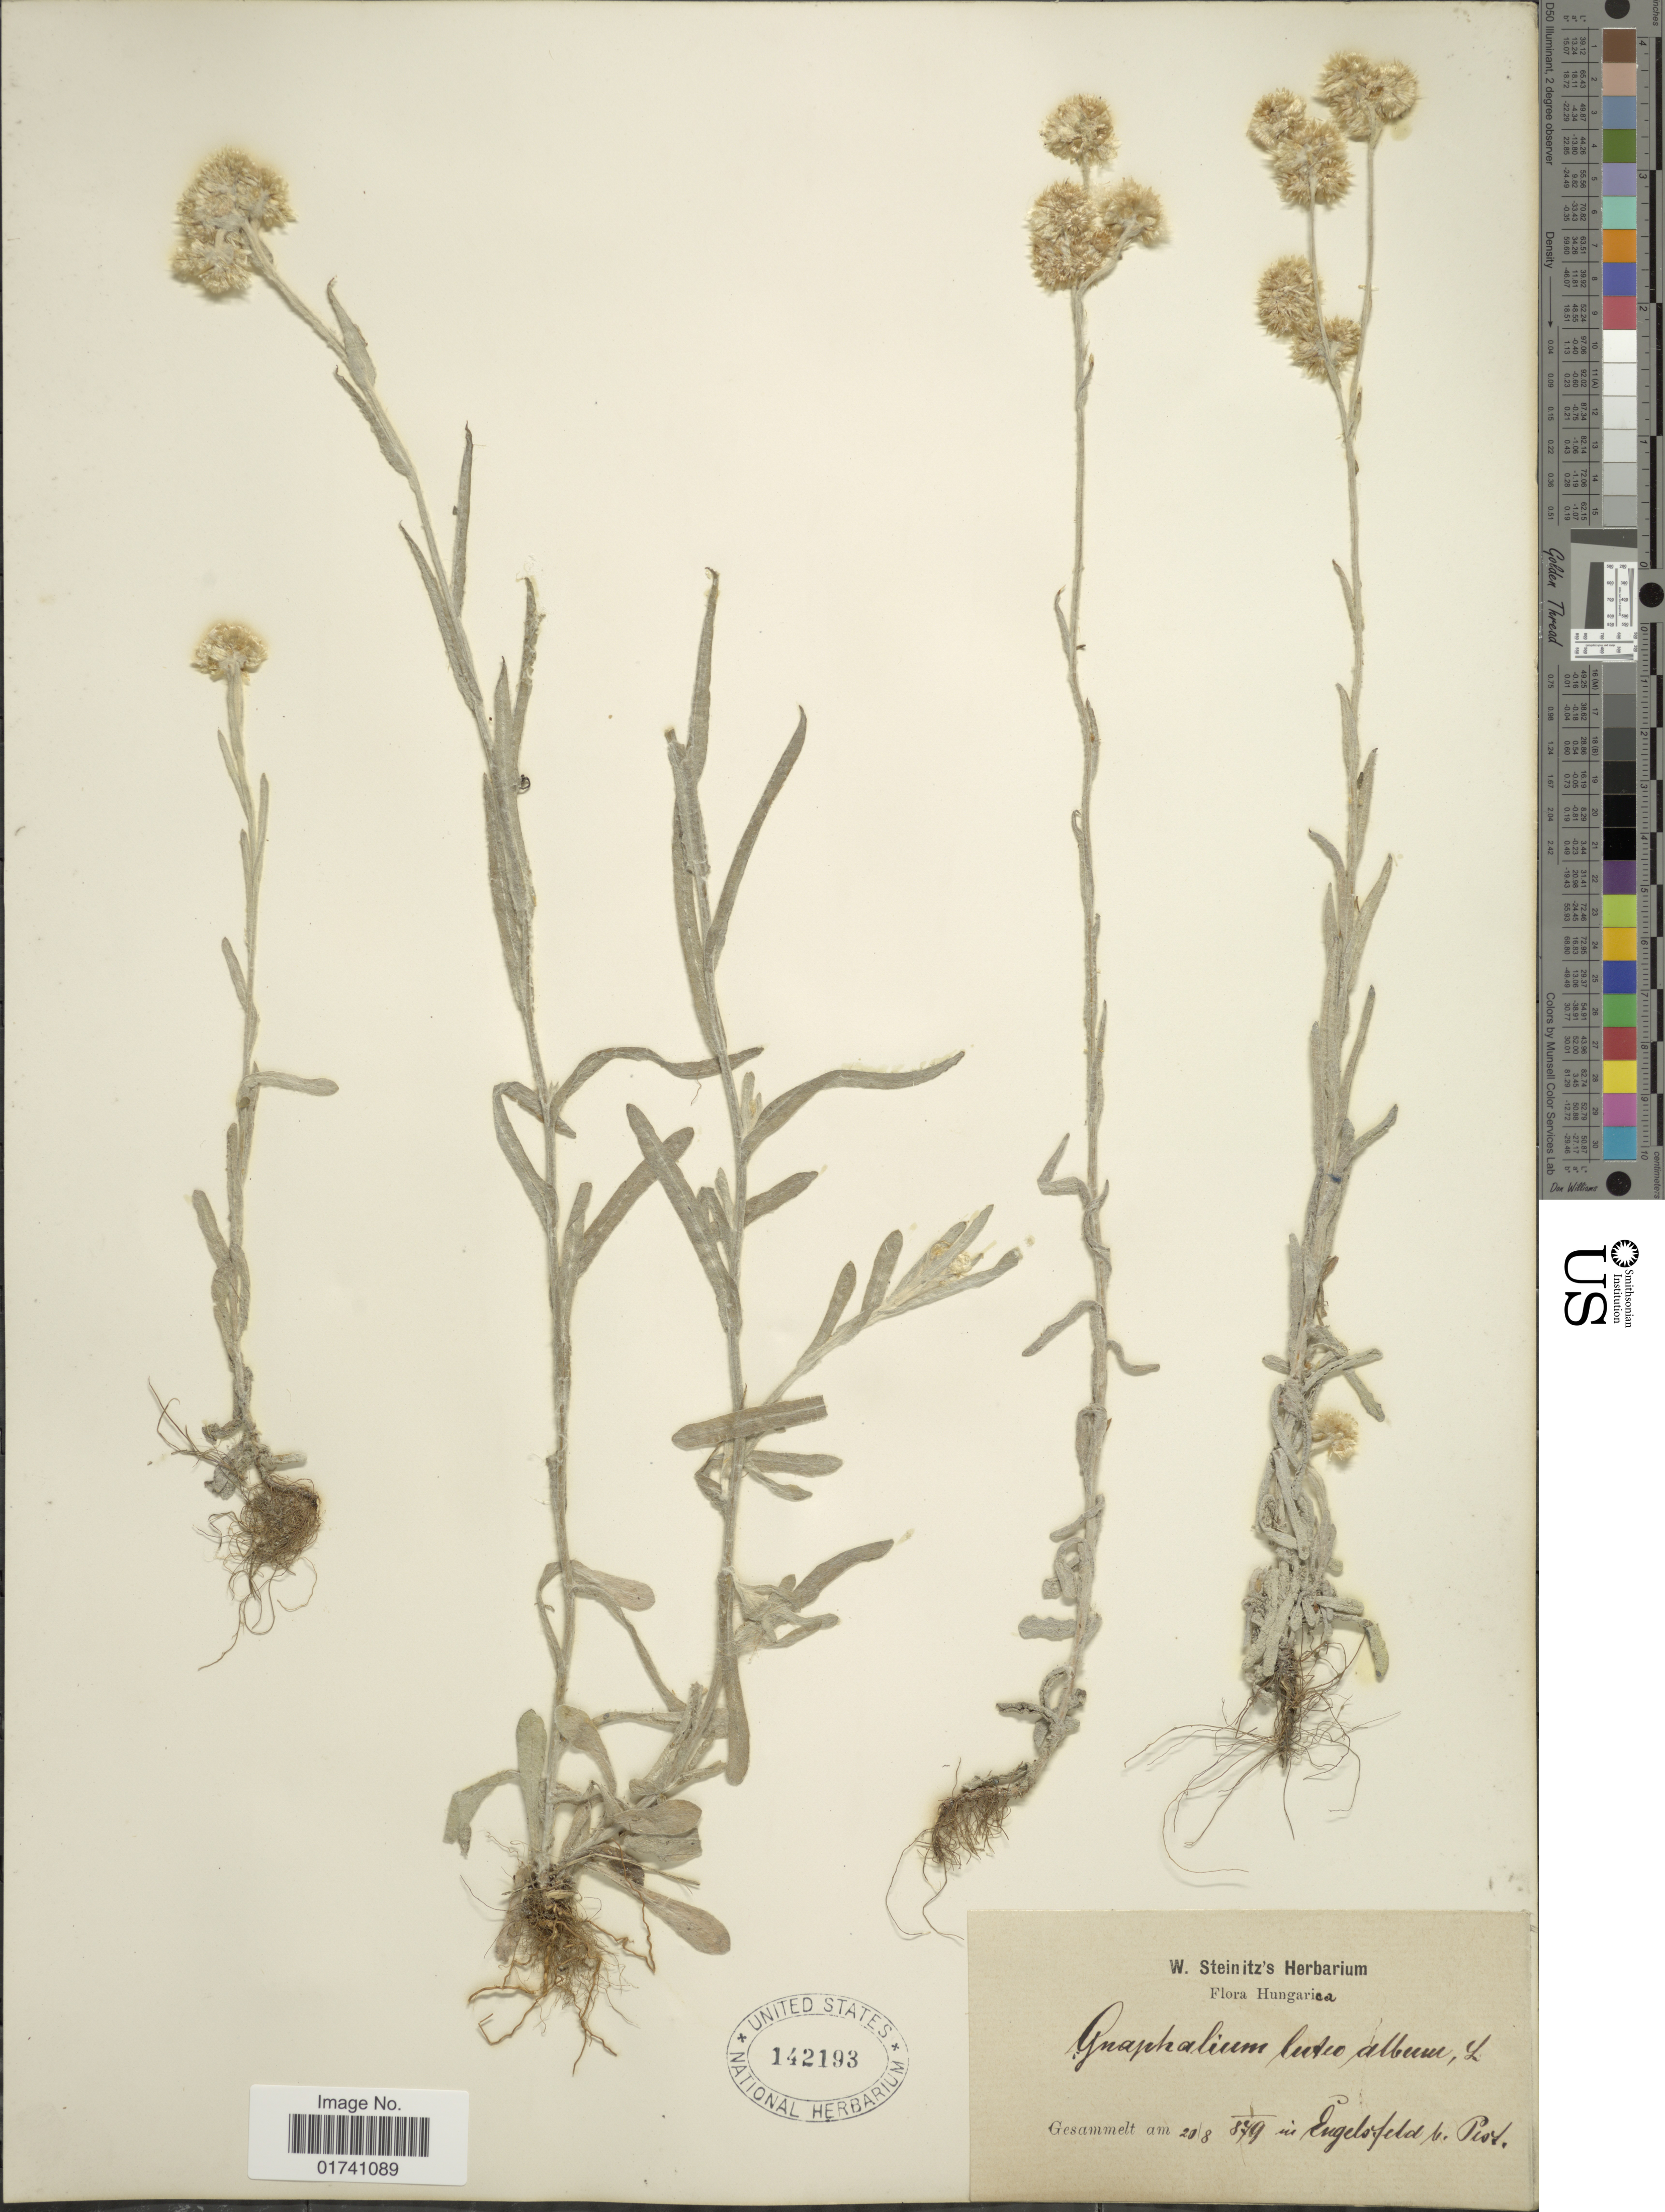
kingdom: Plantae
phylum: Tracheophyta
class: Magnoliopsida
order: Asterales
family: Asteraceae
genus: Laphangium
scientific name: Laphangium luteoalbum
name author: (L.) Tzvelev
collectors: W. Steinitz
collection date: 1879-08-20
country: Hungary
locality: Engelsfeld v. Pest [interpreted]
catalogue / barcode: US 142193